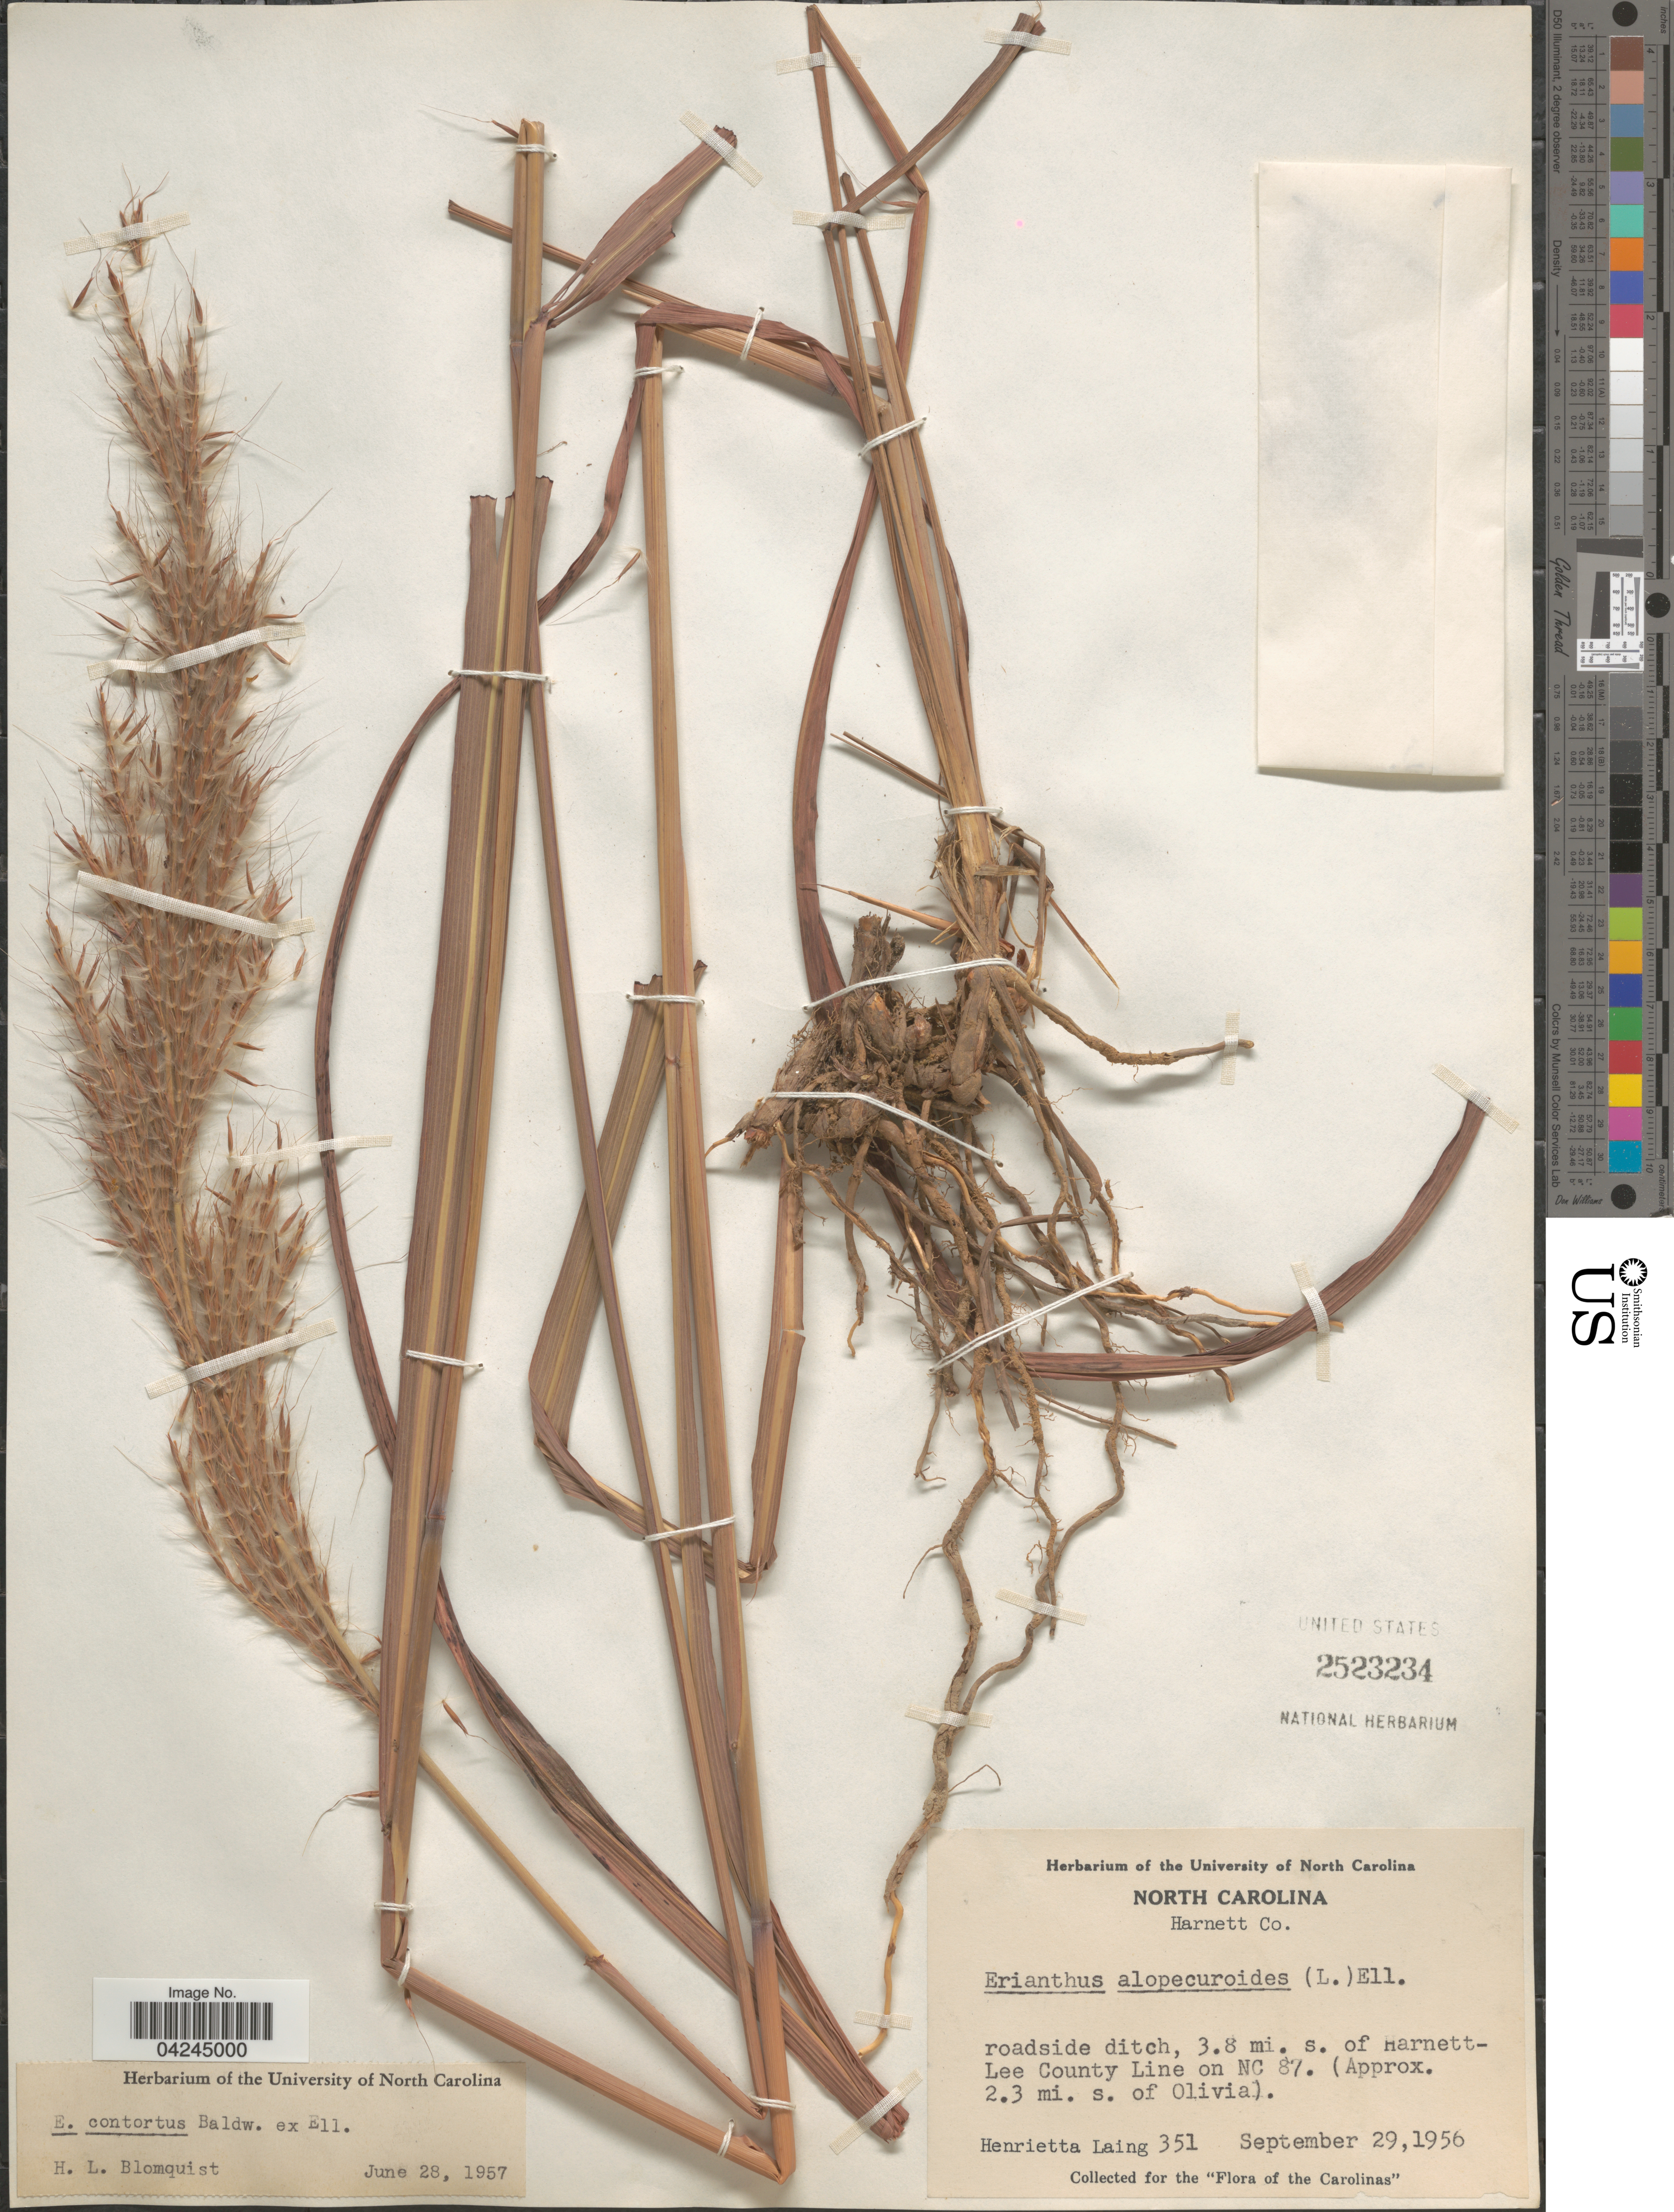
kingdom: Plantae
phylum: Tracheophyta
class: Liliopsida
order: Poales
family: Poaceae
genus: Erianthus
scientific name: Erianthus brevibarbis var. contortus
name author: (Elliott) D.B. Ward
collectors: H. Laing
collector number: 351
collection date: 1956-09-29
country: United States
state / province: North Carolina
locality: Harnett Co. Roadside ditch, 3.8 mi. s. of Harnett-Lee County Line on NC 87. (Approx. 2.3 mi. s. of Olivia). Carolinas.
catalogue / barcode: US 2523234